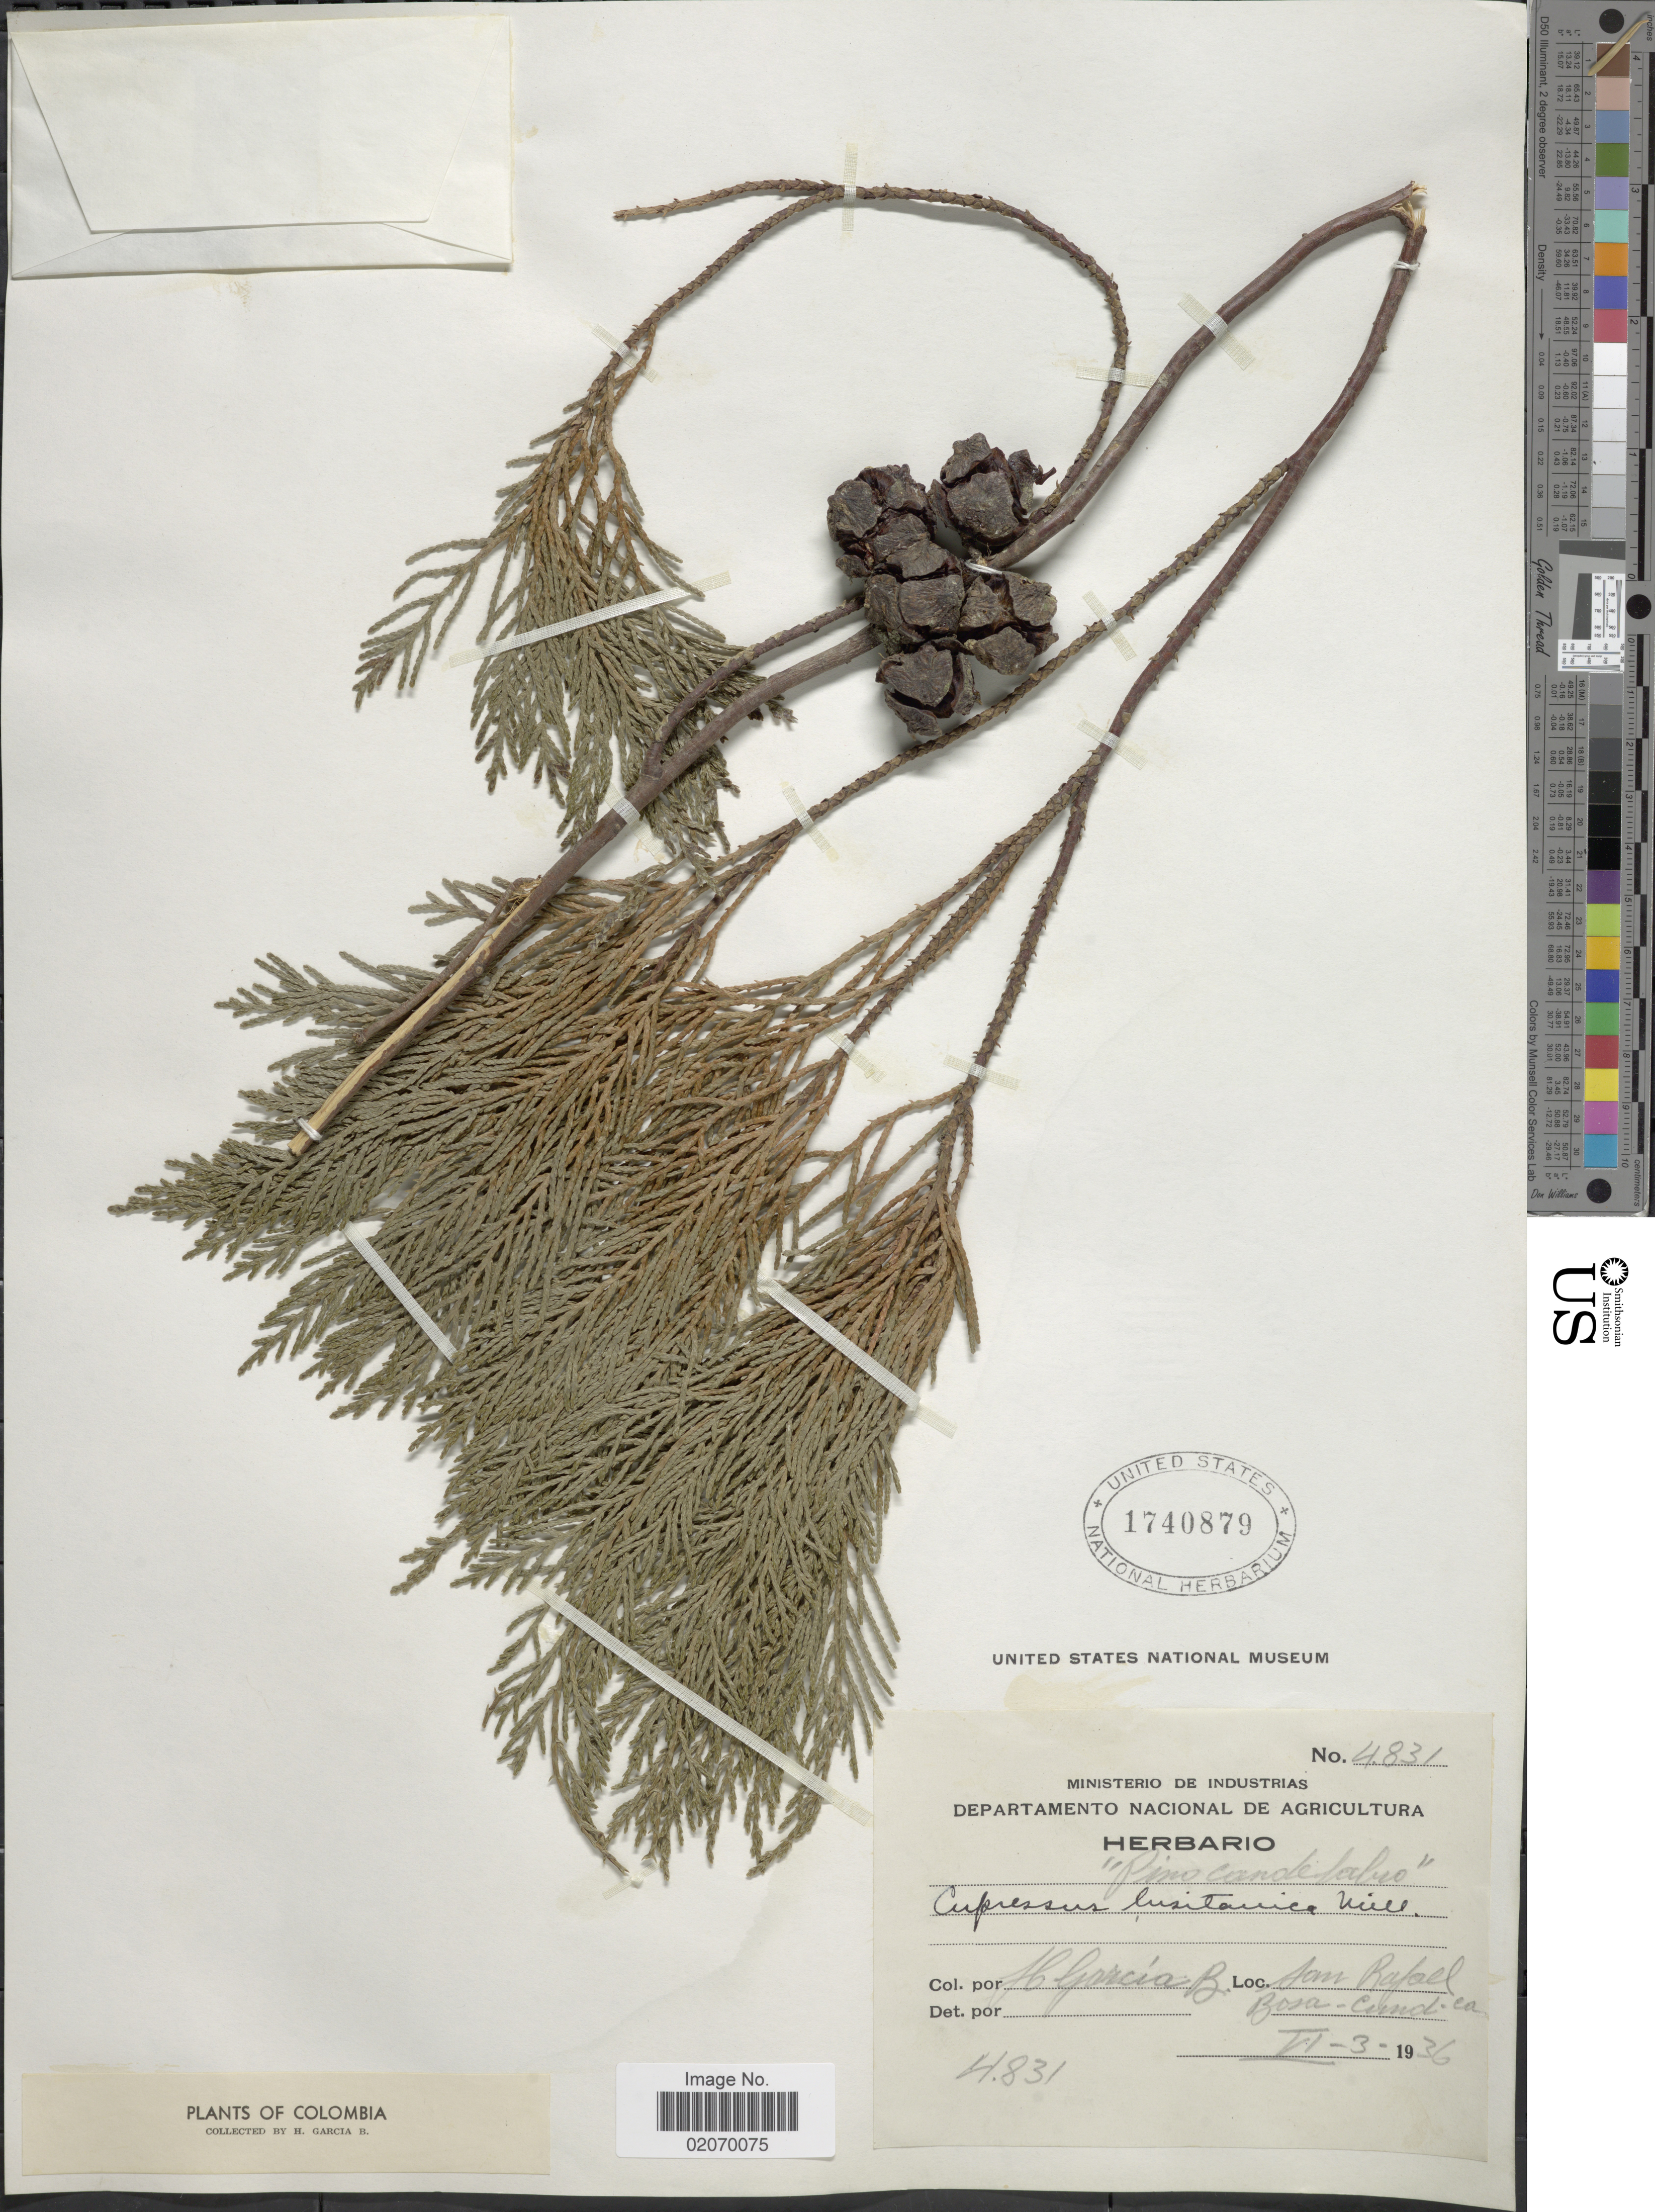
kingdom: Plantae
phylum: Tracheophyta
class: Pinopsida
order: Pinales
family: Cupressaceae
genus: Hesperocyparis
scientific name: Hesperocyparis lusitanica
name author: (Miller) Bartel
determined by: (US) Smithsonian Institution - National Museum of Natural History - Department of Botany (UNITED STATES)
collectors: H. García Barriga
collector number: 4831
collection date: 1936-06-03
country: Colombia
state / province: Cundinamarca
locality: San Rafael, Bosa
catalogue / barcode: US 1740879